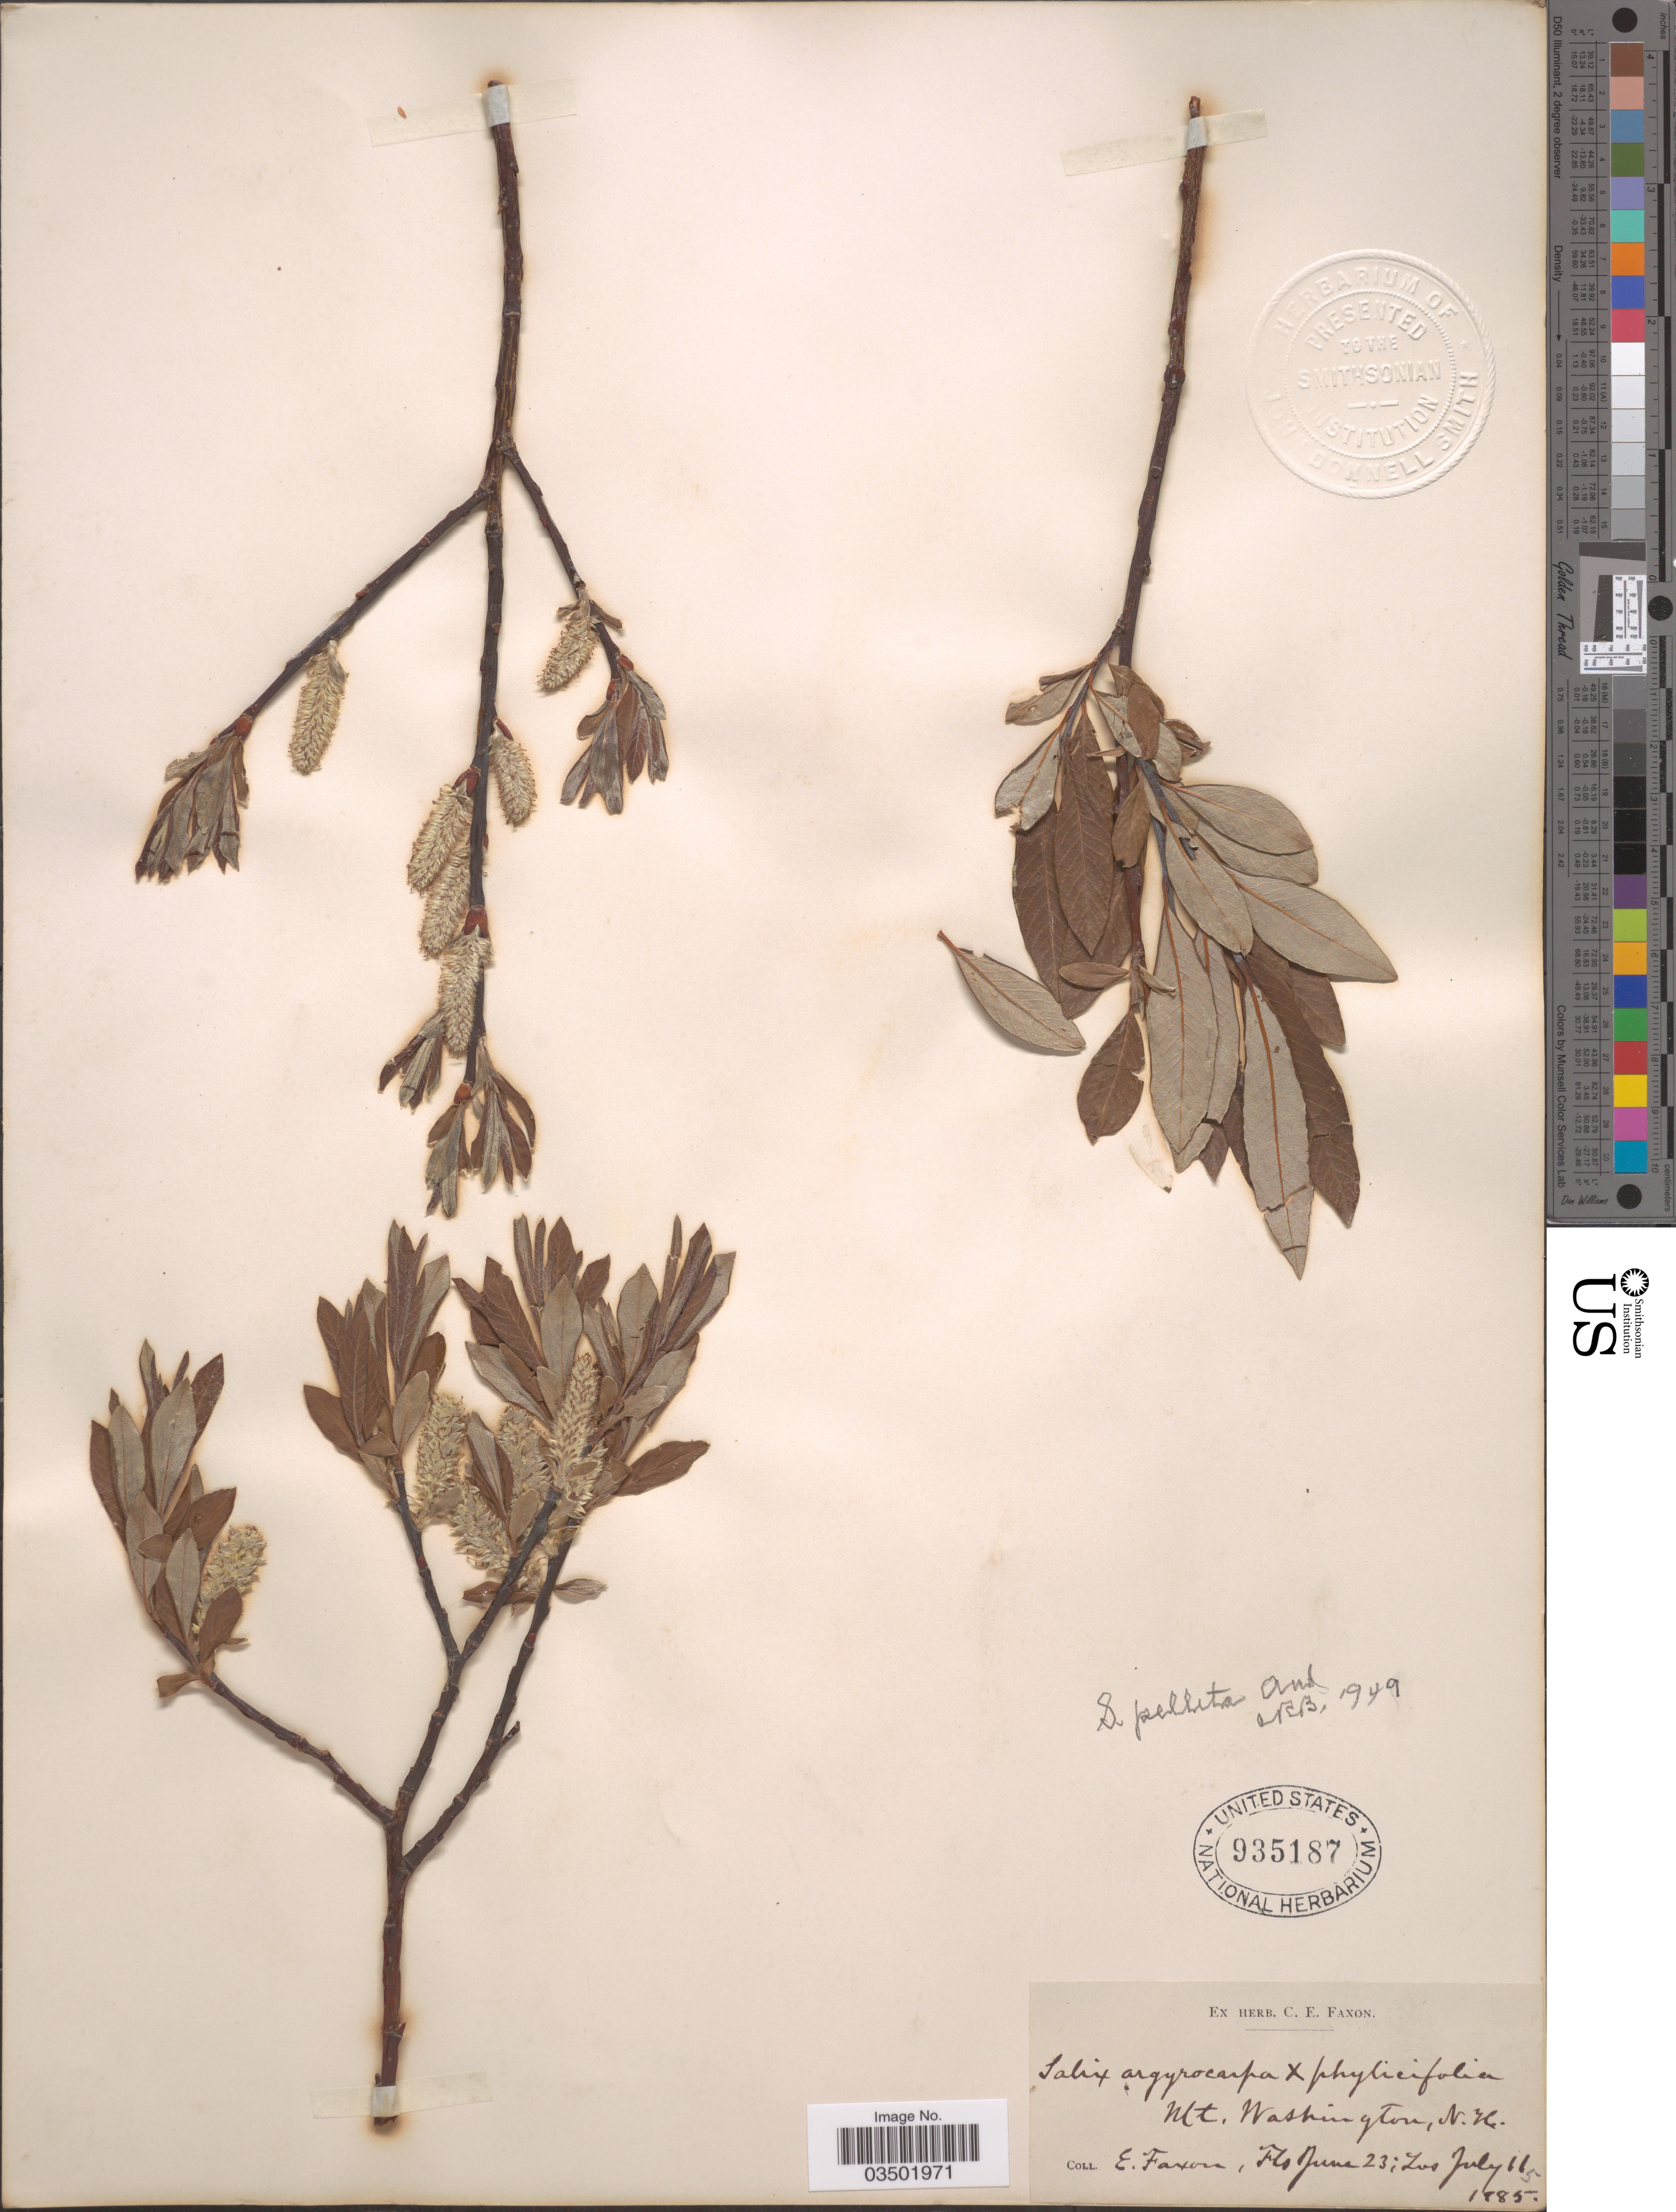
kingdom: Plantae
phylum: Tracheophyta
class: Magnoliopsida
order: Malpighiales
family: Salicaceae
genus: Salix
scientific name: Salix pellita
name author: (Andersson) Bebb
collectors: E. Faxon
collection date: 1885-06-23/1885-07-16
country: United States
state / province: New Hampshire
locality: Mt. Washington.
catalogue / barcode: US 935187